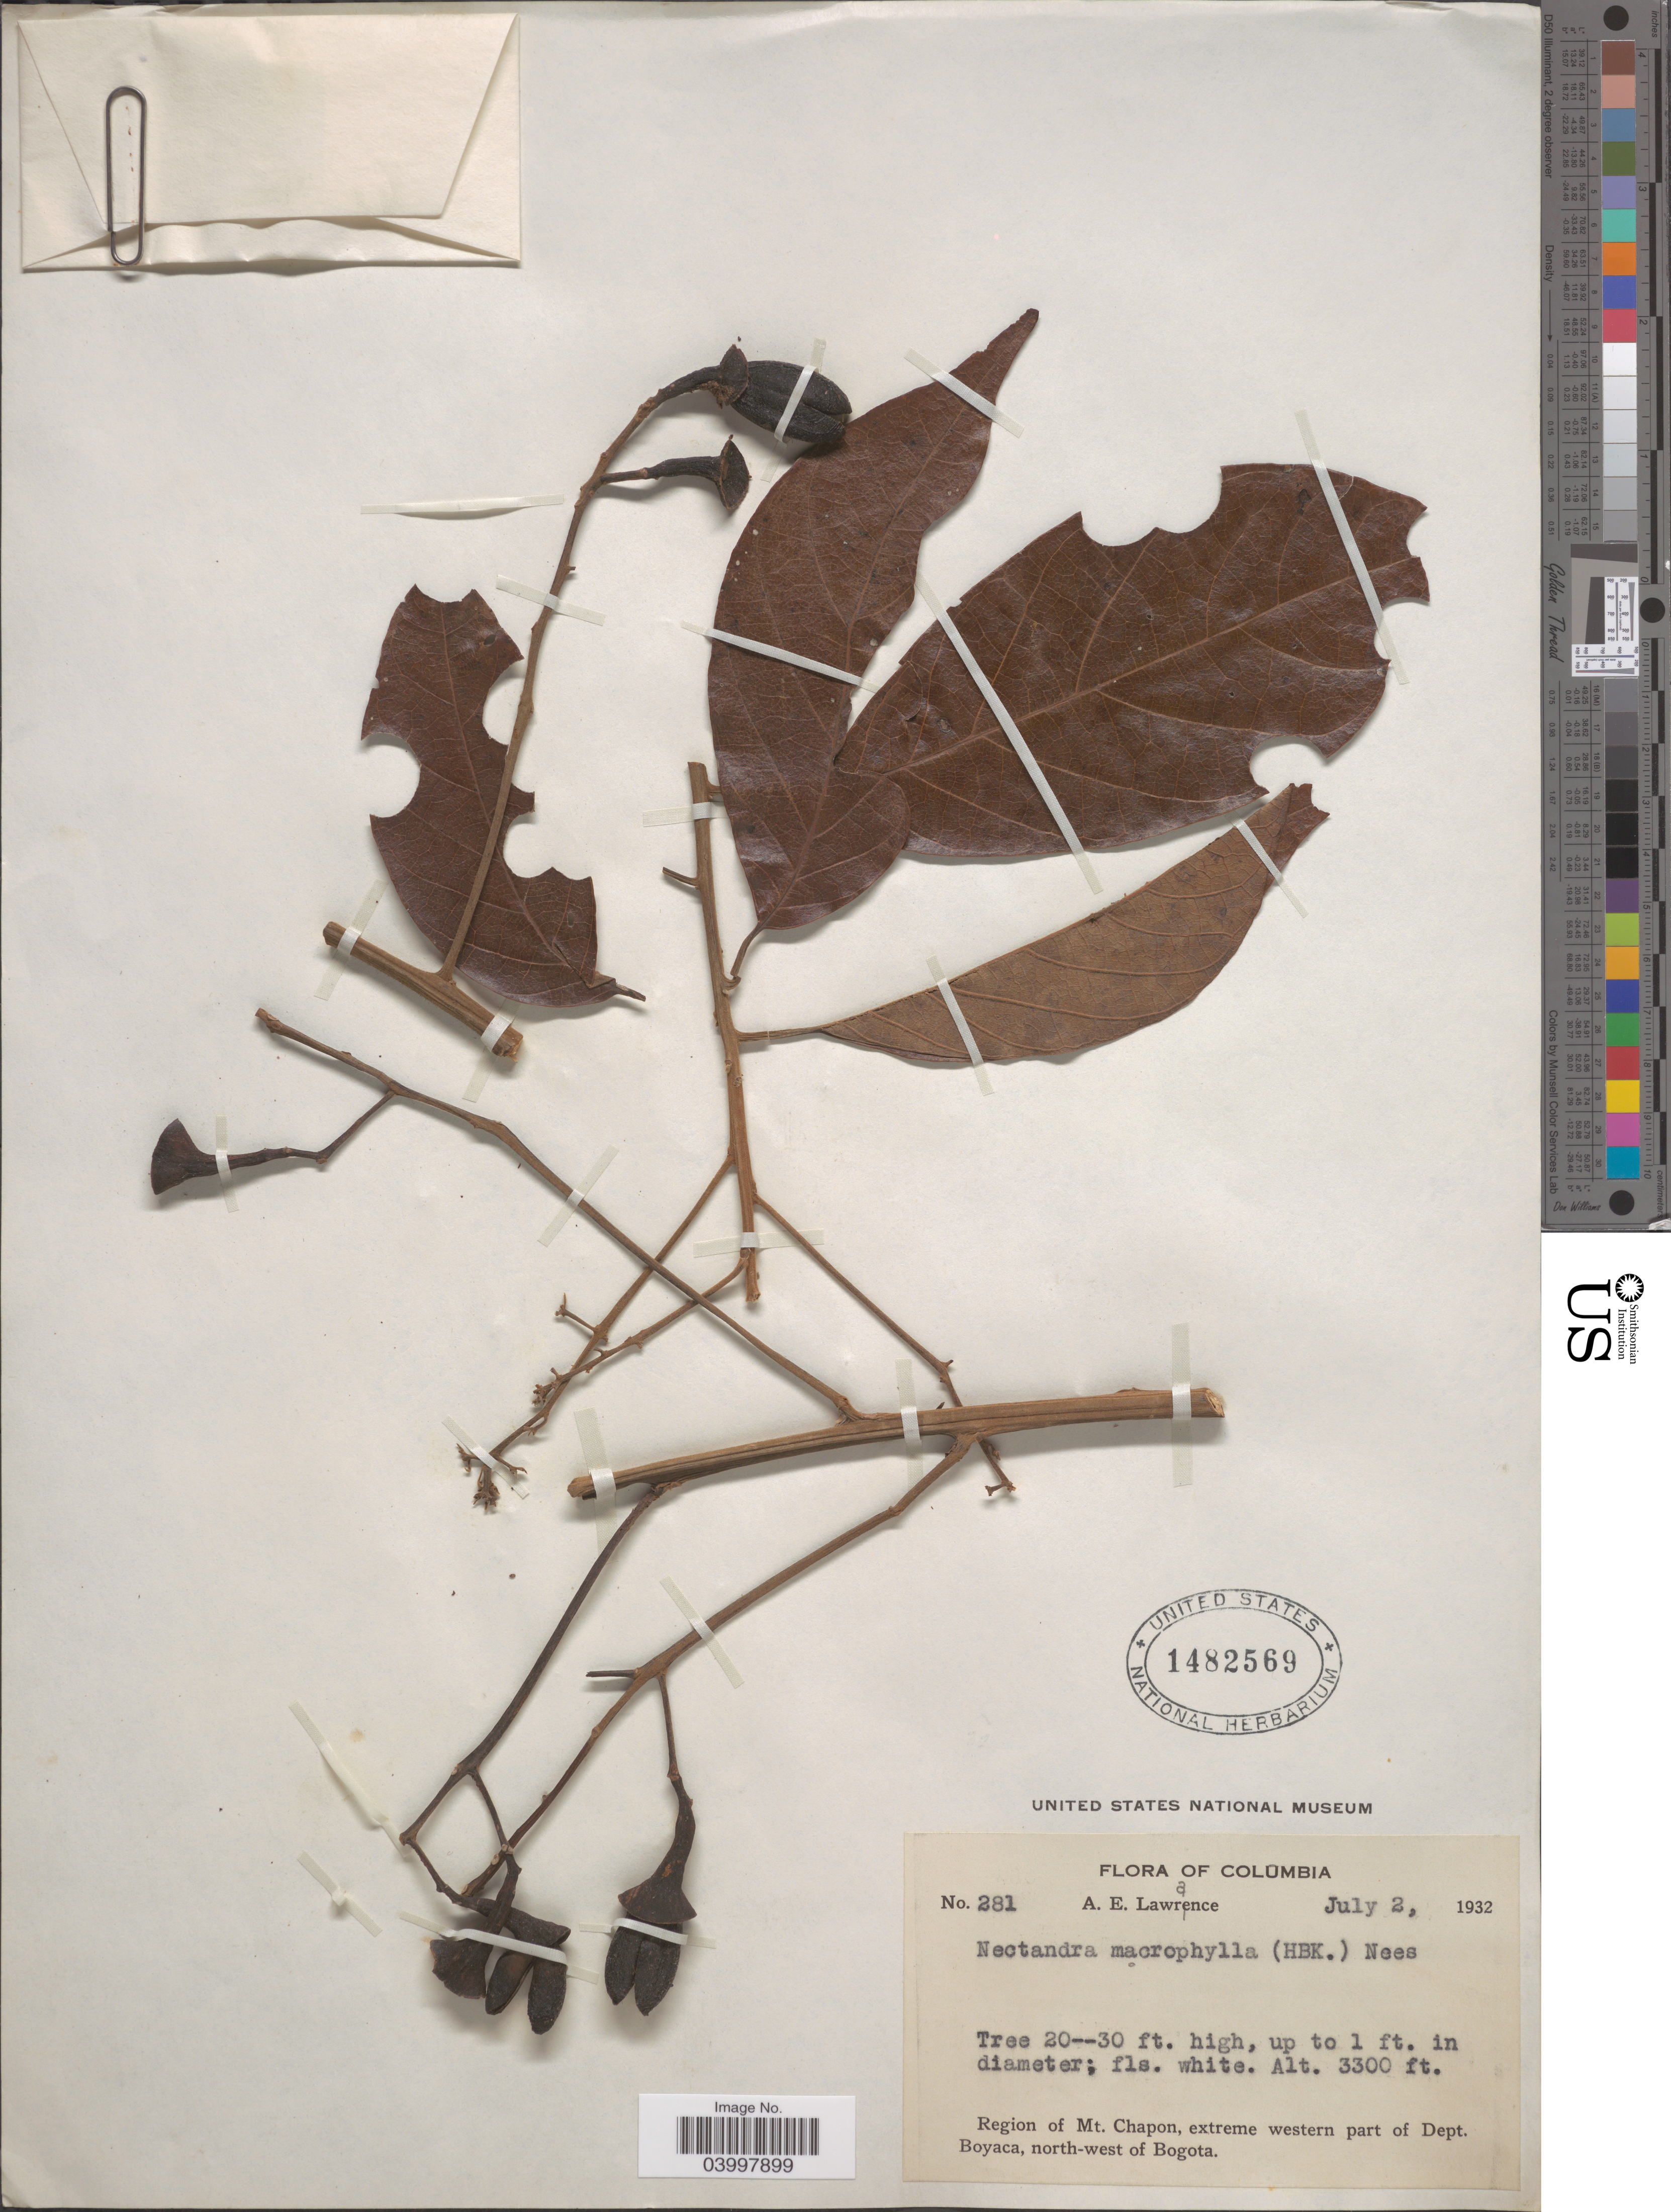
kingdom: Plantae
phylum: Tracheophyta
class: Magnoliopsida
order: Laurales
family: Lauraceae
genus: Ocotea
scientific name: Ocotea valeriana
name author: (Standl.) W.C. Burger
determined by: Soler-Umbarila, Luis Fernando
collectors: A. Lawrance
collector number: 281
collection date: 1932-07-02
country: Colombia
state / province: Boyacá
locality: Region of Mt. Chapon, extreme western part of Dept. Boyaca, north-west of Bogota.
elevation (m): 1006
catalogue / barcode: US 1482569